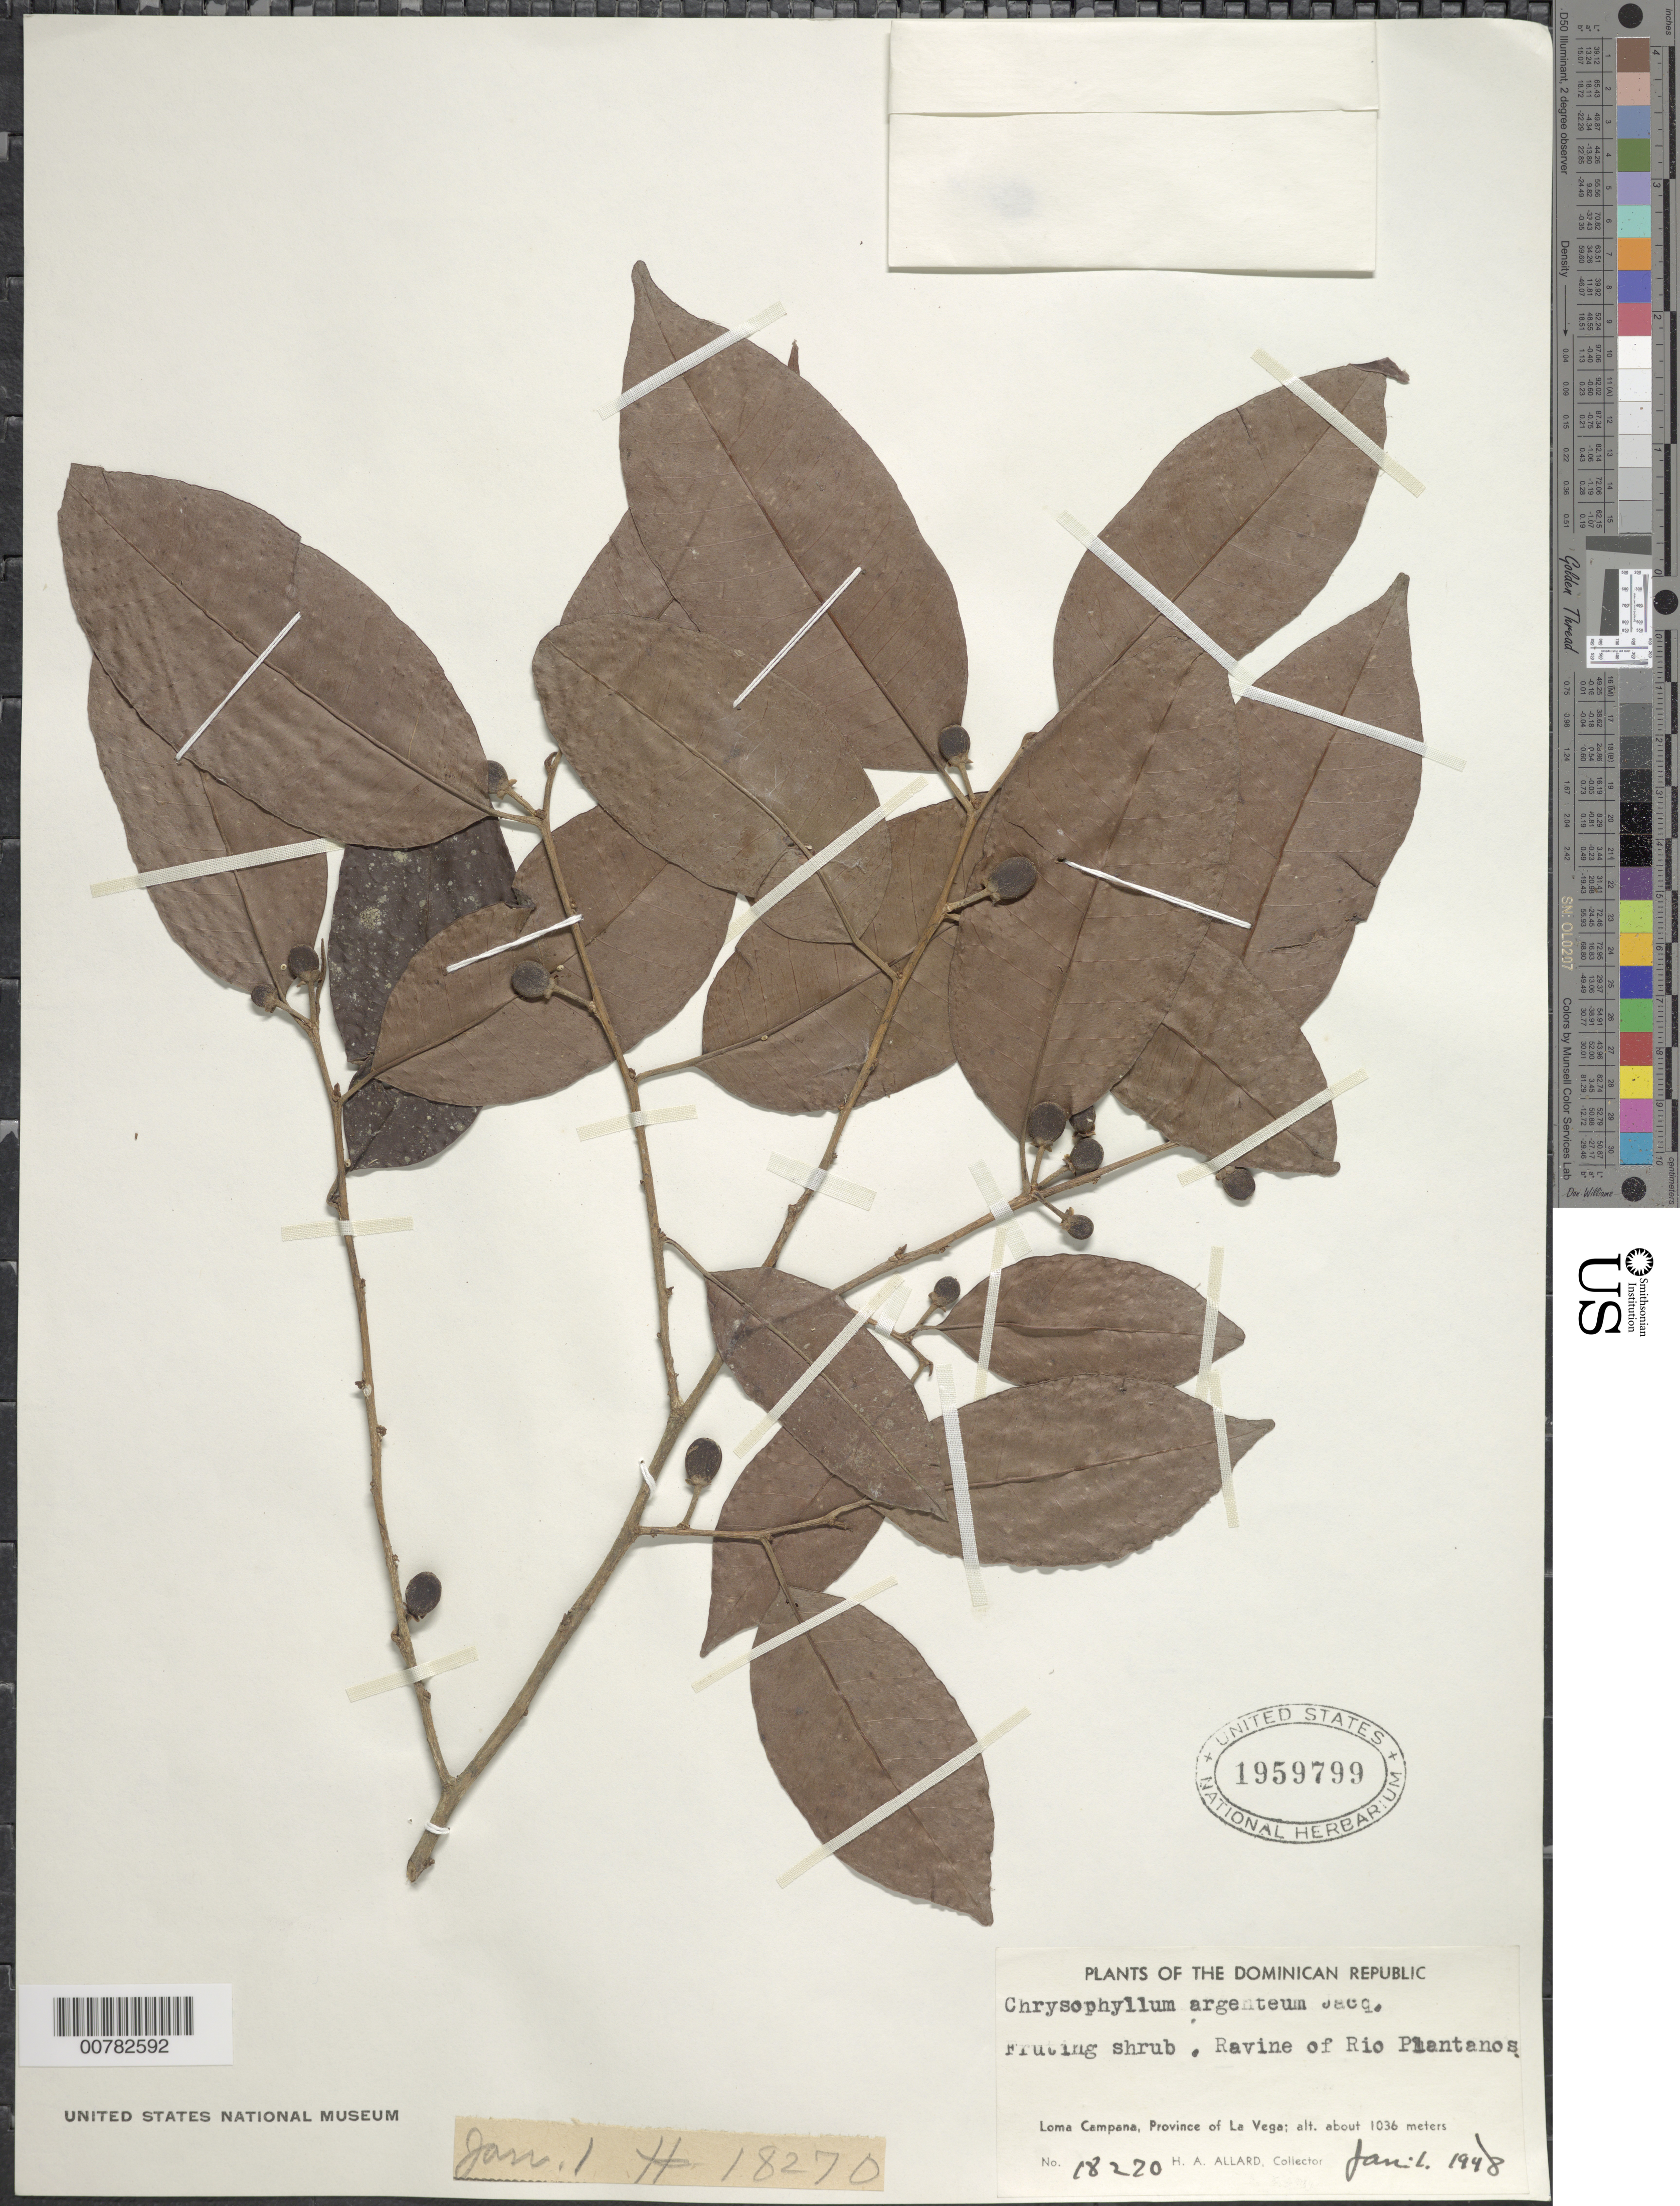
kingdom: Plantae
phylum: Tracheophyta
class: Magnoliopsida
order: Ericales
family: Sapotaceae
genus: Chrysophyllum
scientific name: Chrysophyllum argenteum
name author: Jacq.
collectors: H. A. Allard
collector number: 18270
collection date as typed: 01 Jan 1948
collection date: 1948-01-01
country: Dominican Republic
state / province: La Vega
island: Hispaniola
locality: Loma Campana, Rio Plantanos.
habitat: Ravine.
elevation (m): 1036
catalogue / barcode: US 1959799